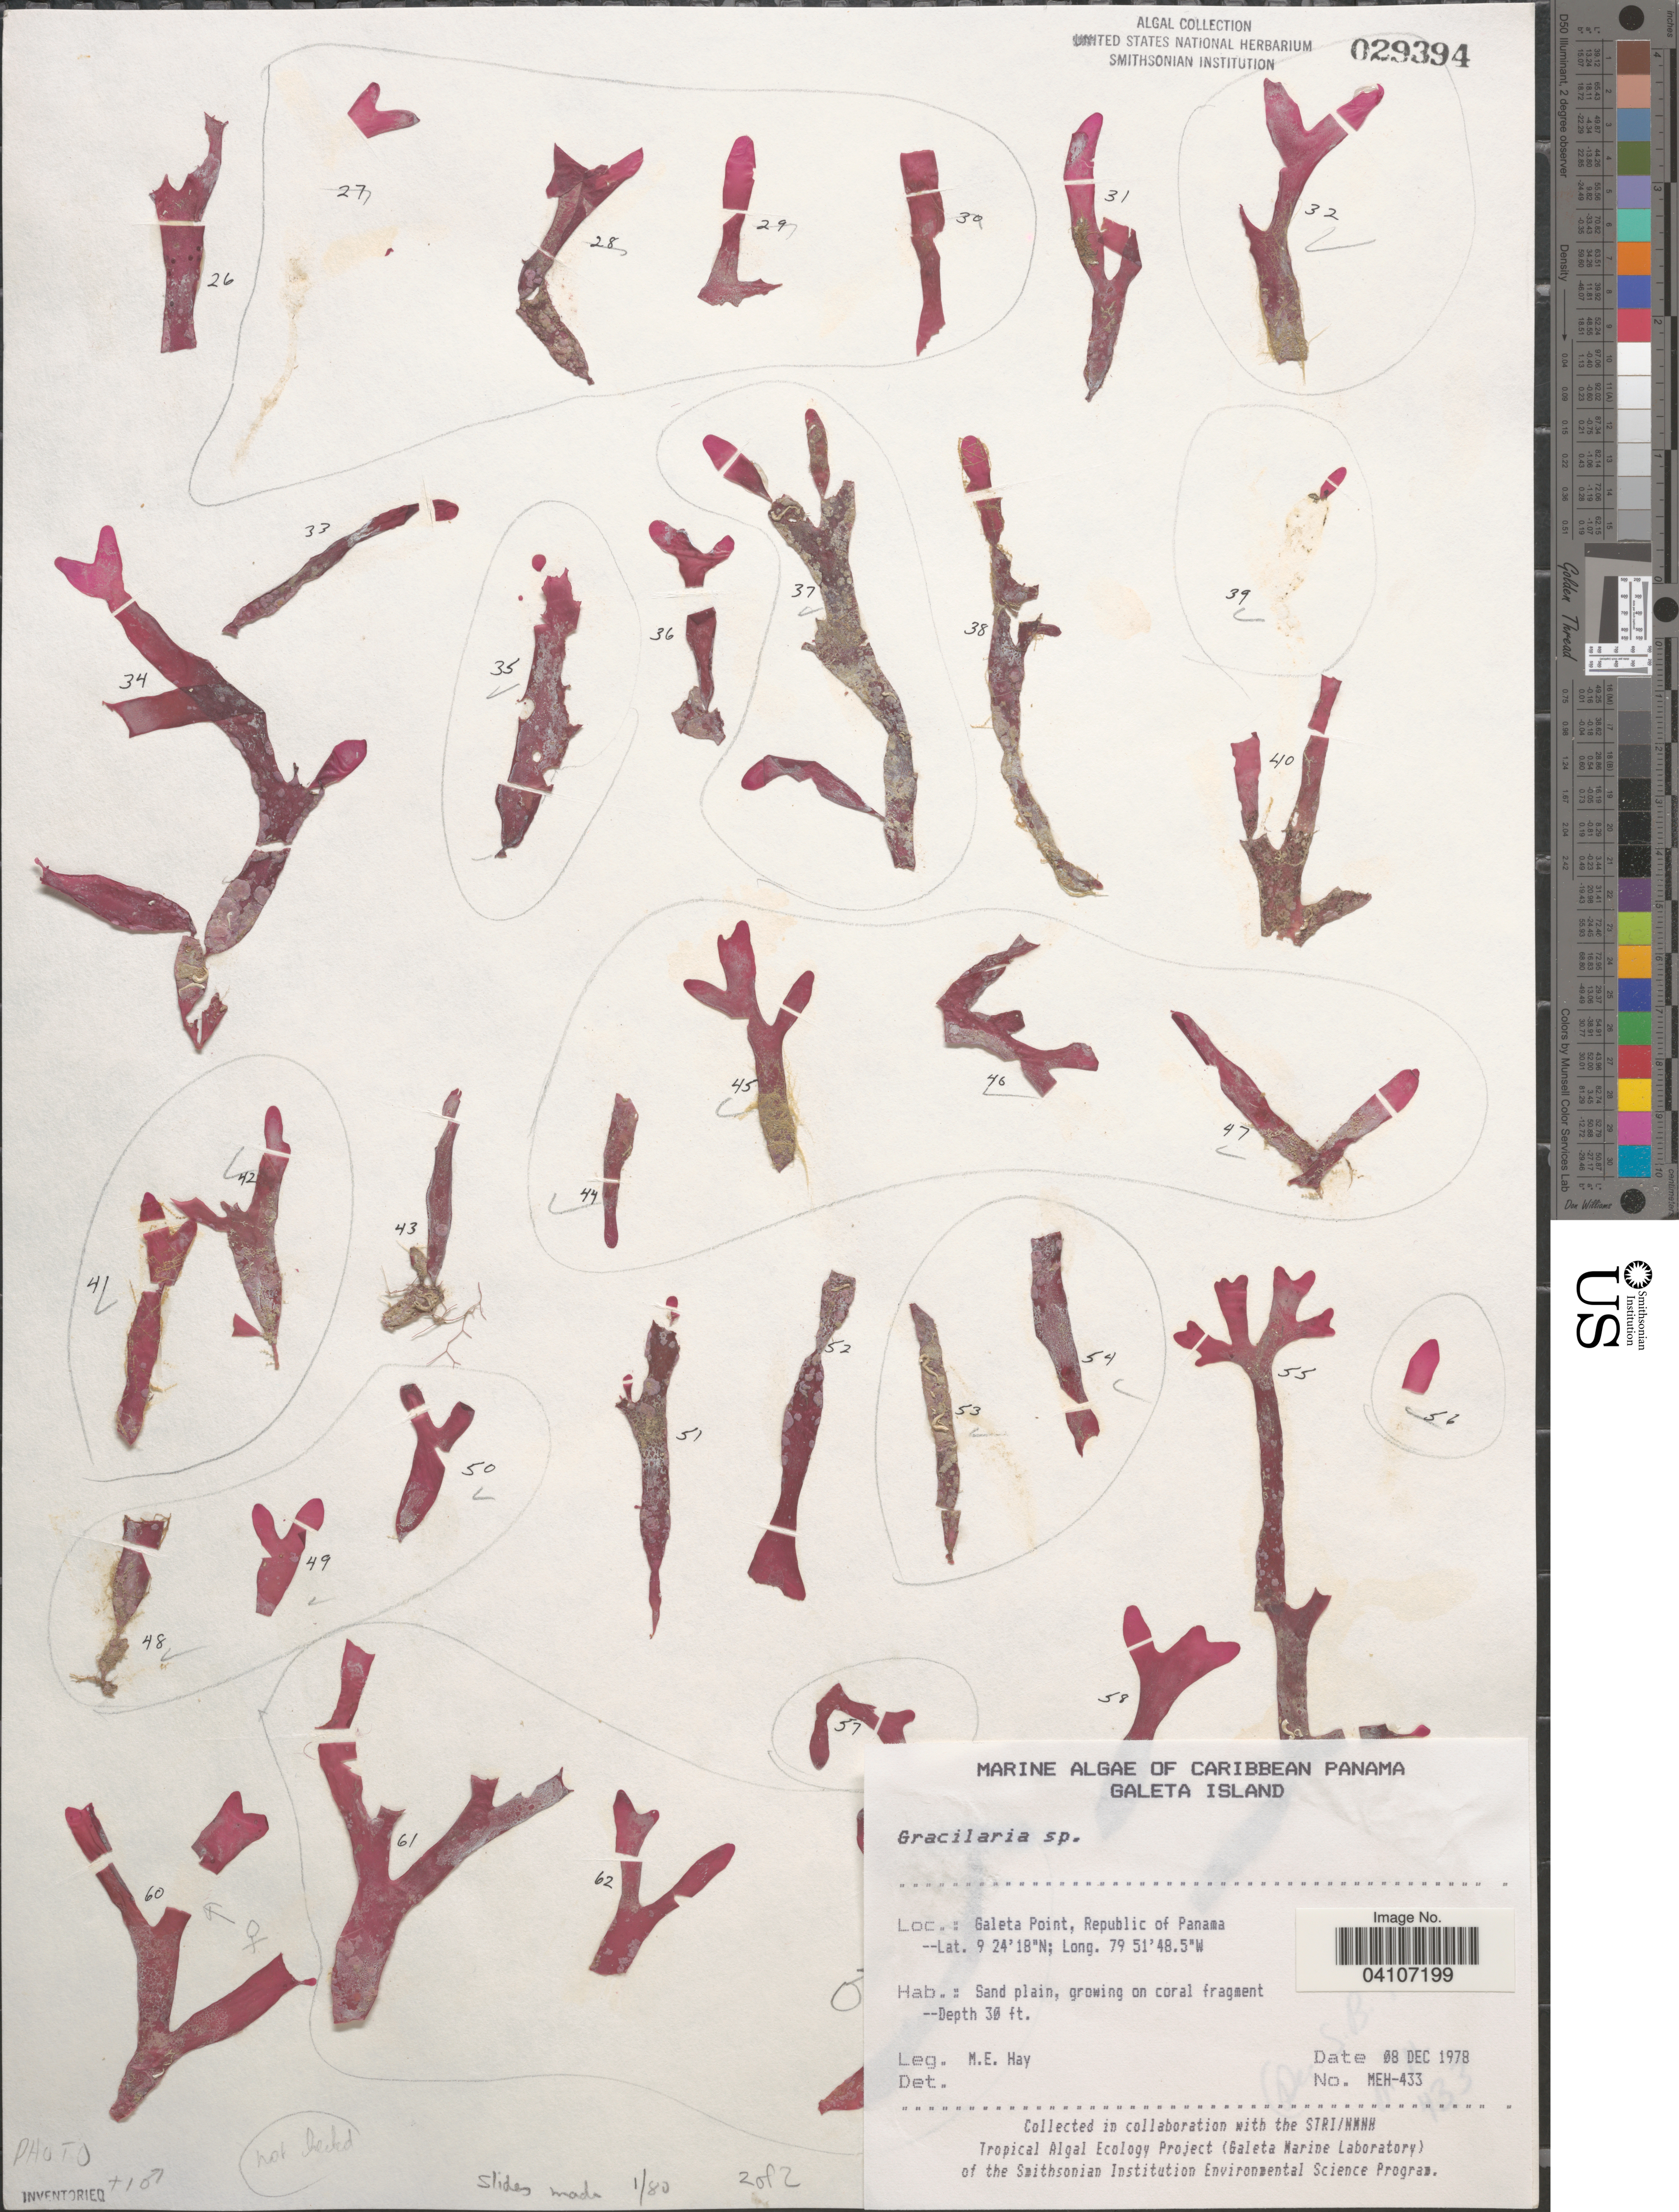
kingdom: Plantae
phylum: Rhodophyta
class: Florideophyceae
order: Gracilariales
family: Gracilariaceae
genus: Gracilaria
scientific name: Gracilaria sp.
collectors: M. E. Hay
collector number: MEH-433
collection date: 1978-12-08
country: Panama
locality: Caribbean Panama. Galeta Island. Galeta Point, Republic of Panama.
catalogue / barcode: US 29394